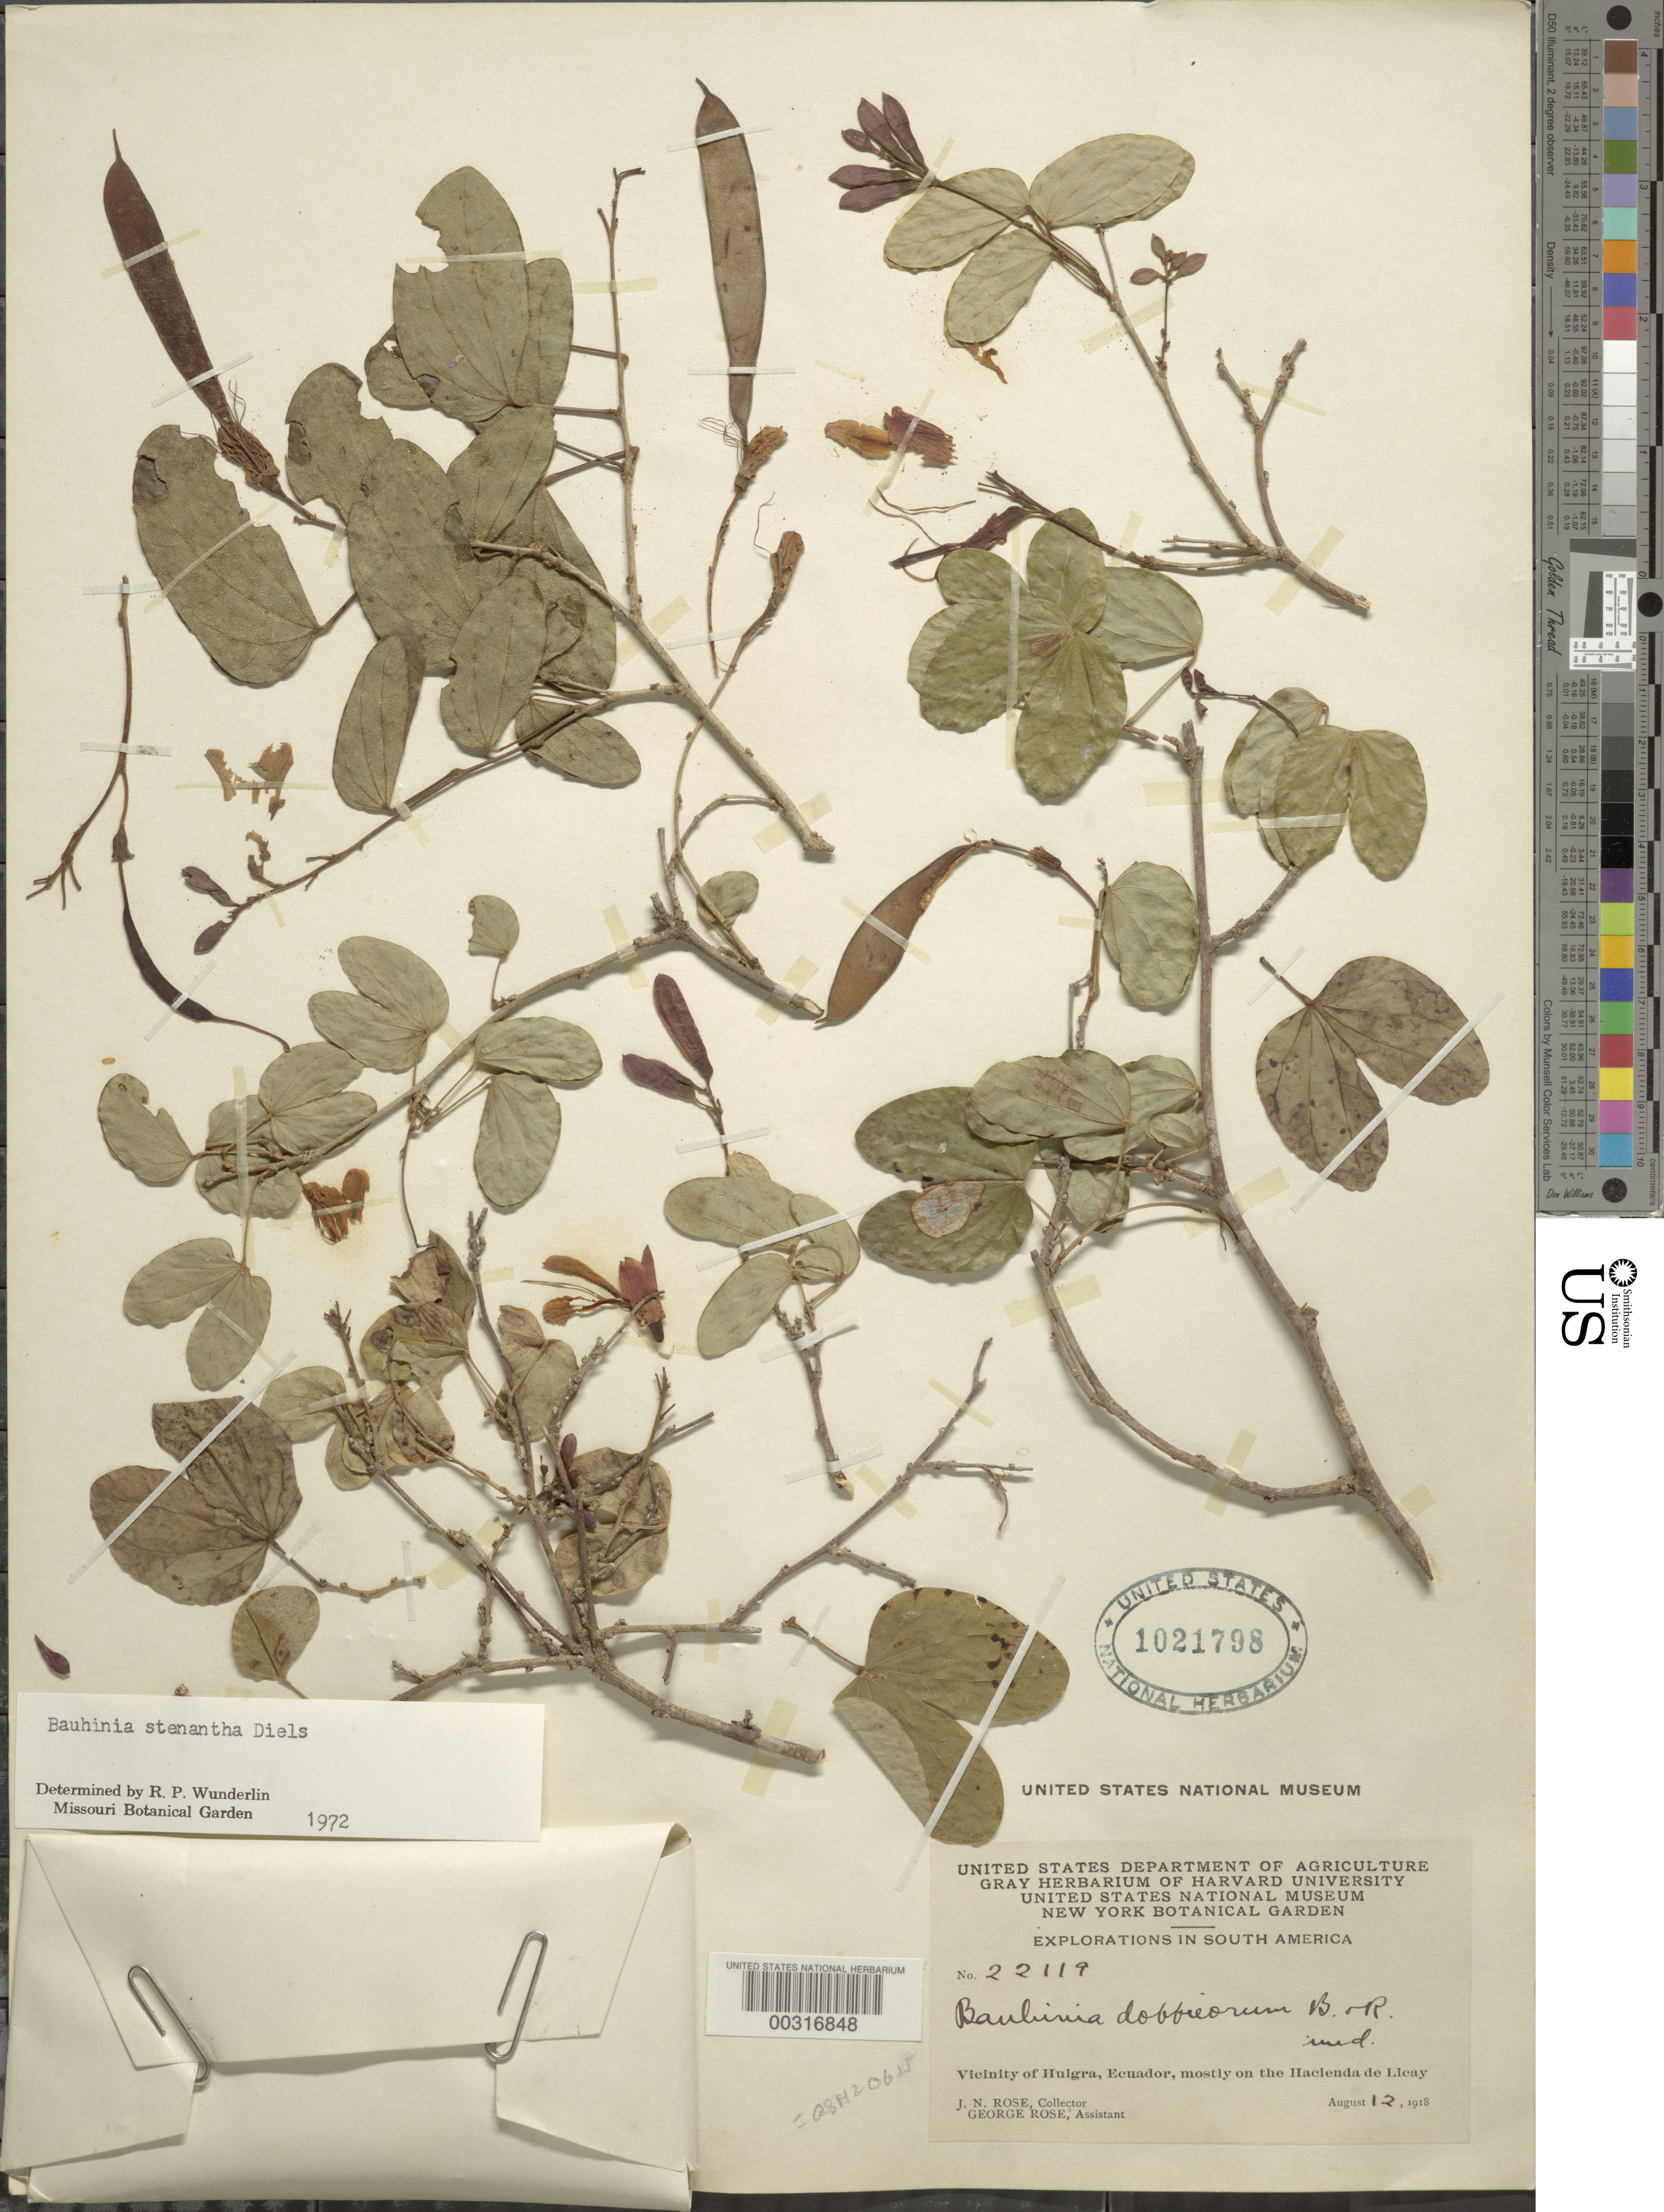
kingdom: Plantae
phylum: Tracheophyta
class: Magnoliopsida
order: Fabales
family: Fabaceae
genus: Bauhinia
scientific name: Bauhinia stenantha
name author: Diels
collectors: J. N. Rose & G. Rose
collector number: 22119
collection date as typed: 12 Aug 1918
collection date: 1918-08-12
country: Ecuador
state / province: Chimborazo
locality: Huigra, mostly on Hacienda de Licay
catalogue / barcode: US 1021798